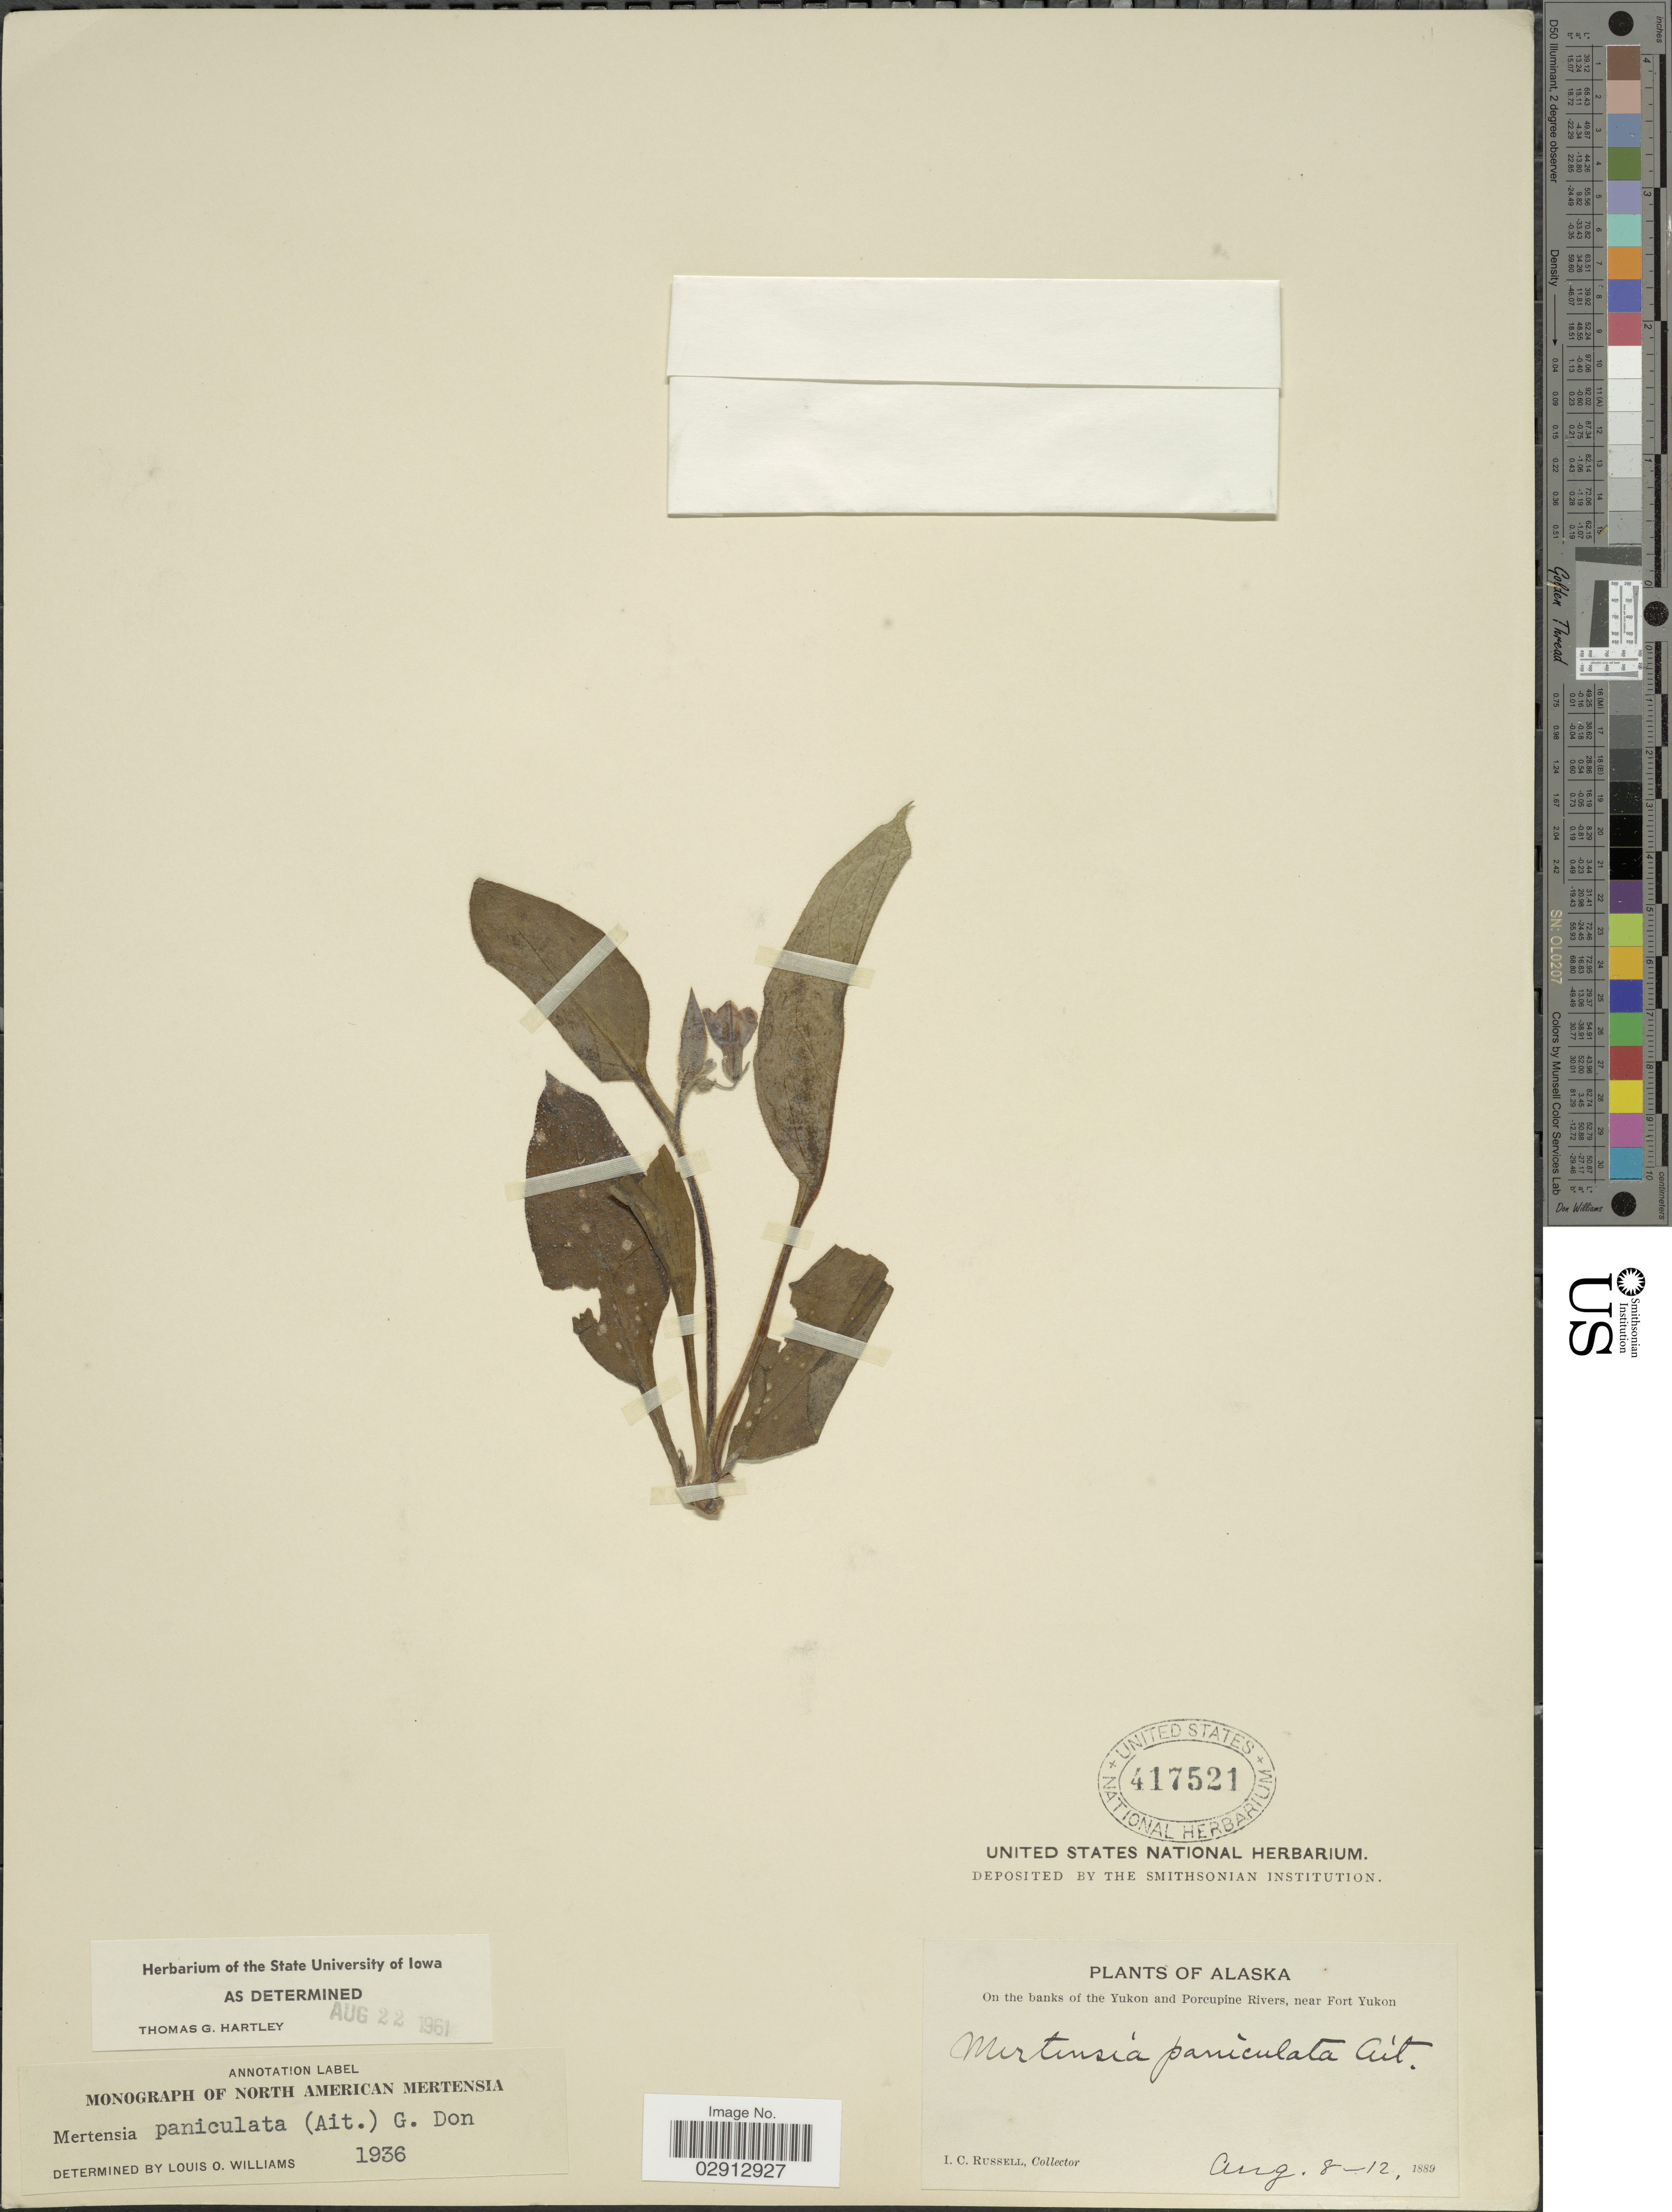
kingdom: Plantae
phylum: Tracheophyta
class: Magnoliopsida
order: Boraginales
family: Boraginaceae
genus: Mertensia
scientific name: Mertensia paniculata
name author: (Aiton) G. Don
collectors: I. C. Russell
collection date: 1889-08-08/1889-08-12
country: United States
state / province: Alaska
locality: On the banks of the Yukon and Porcupine Rivers, near Fort Yukon.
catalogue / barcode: US 417521